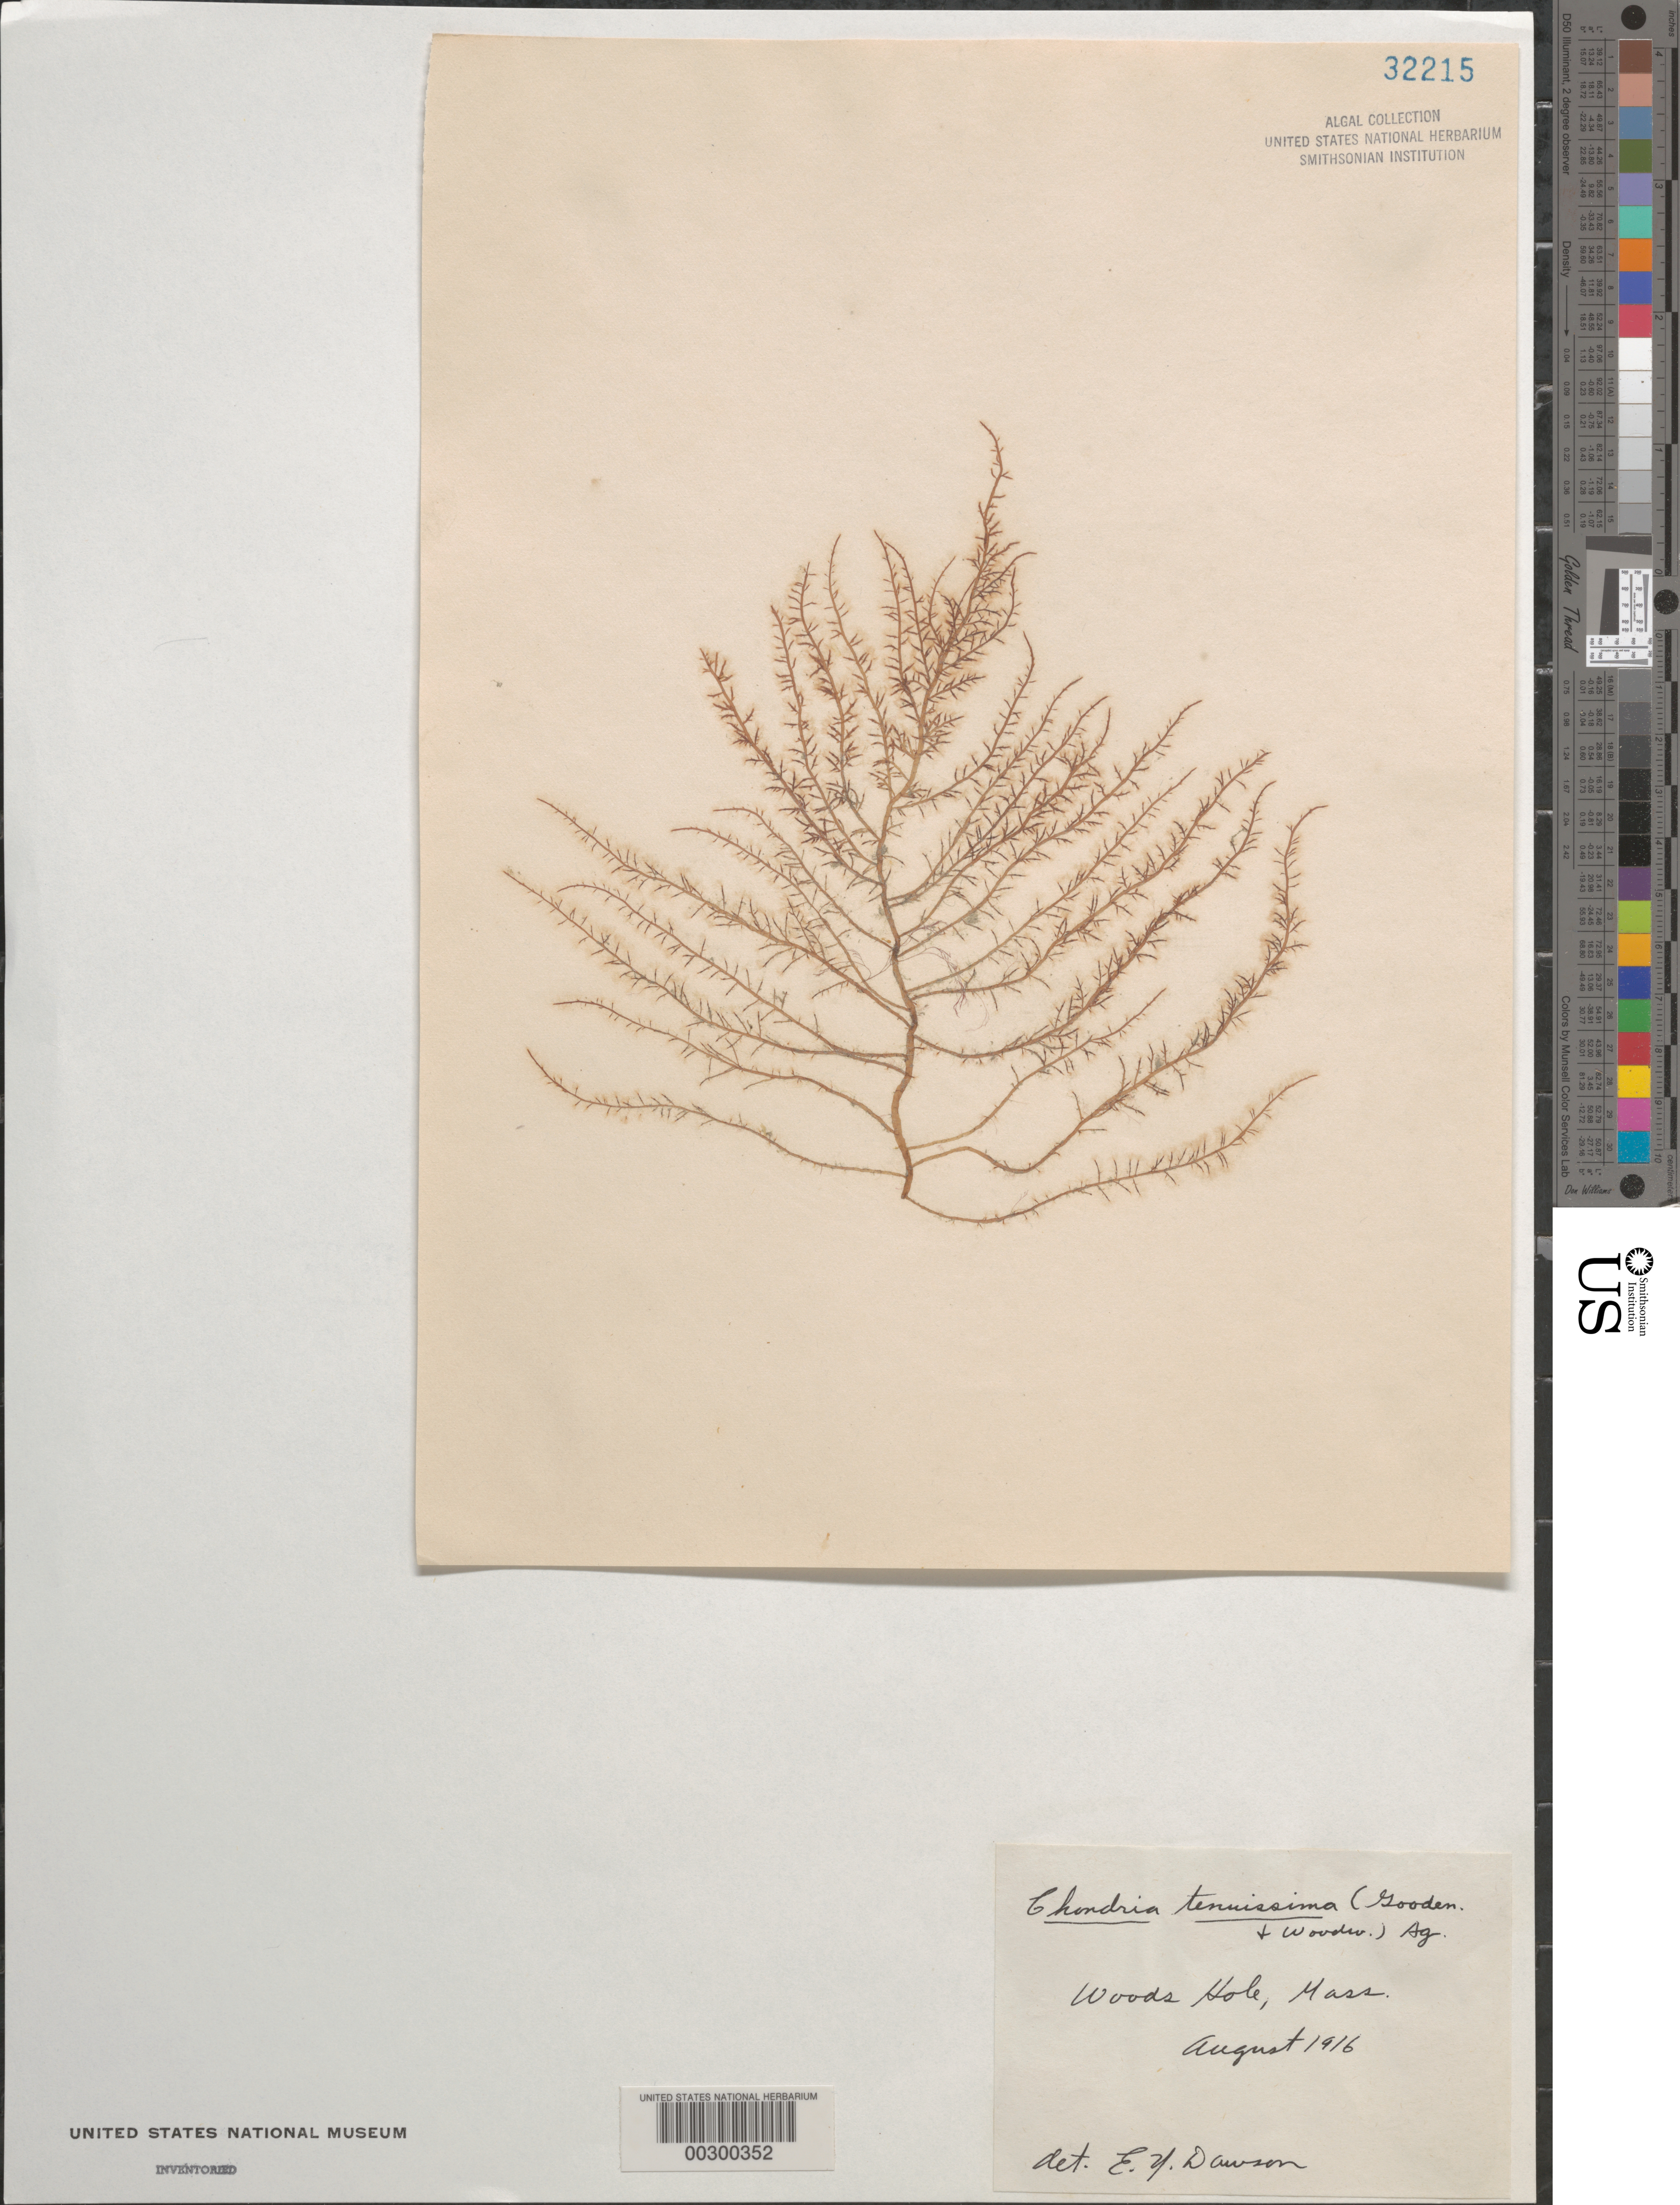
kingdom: Plantae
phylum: Rhodophyta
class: Florideophyceae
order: Ceramiales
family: Rhodomelaceae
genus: Chondria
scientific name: Chondria capillaris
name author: M.J. Wynne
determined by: Algae name updating Project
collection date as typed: Aug 1916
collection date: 1916-08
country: United States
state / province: Massachusetts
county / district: Barnstable County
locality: Woods Hole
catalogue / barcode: US 32215